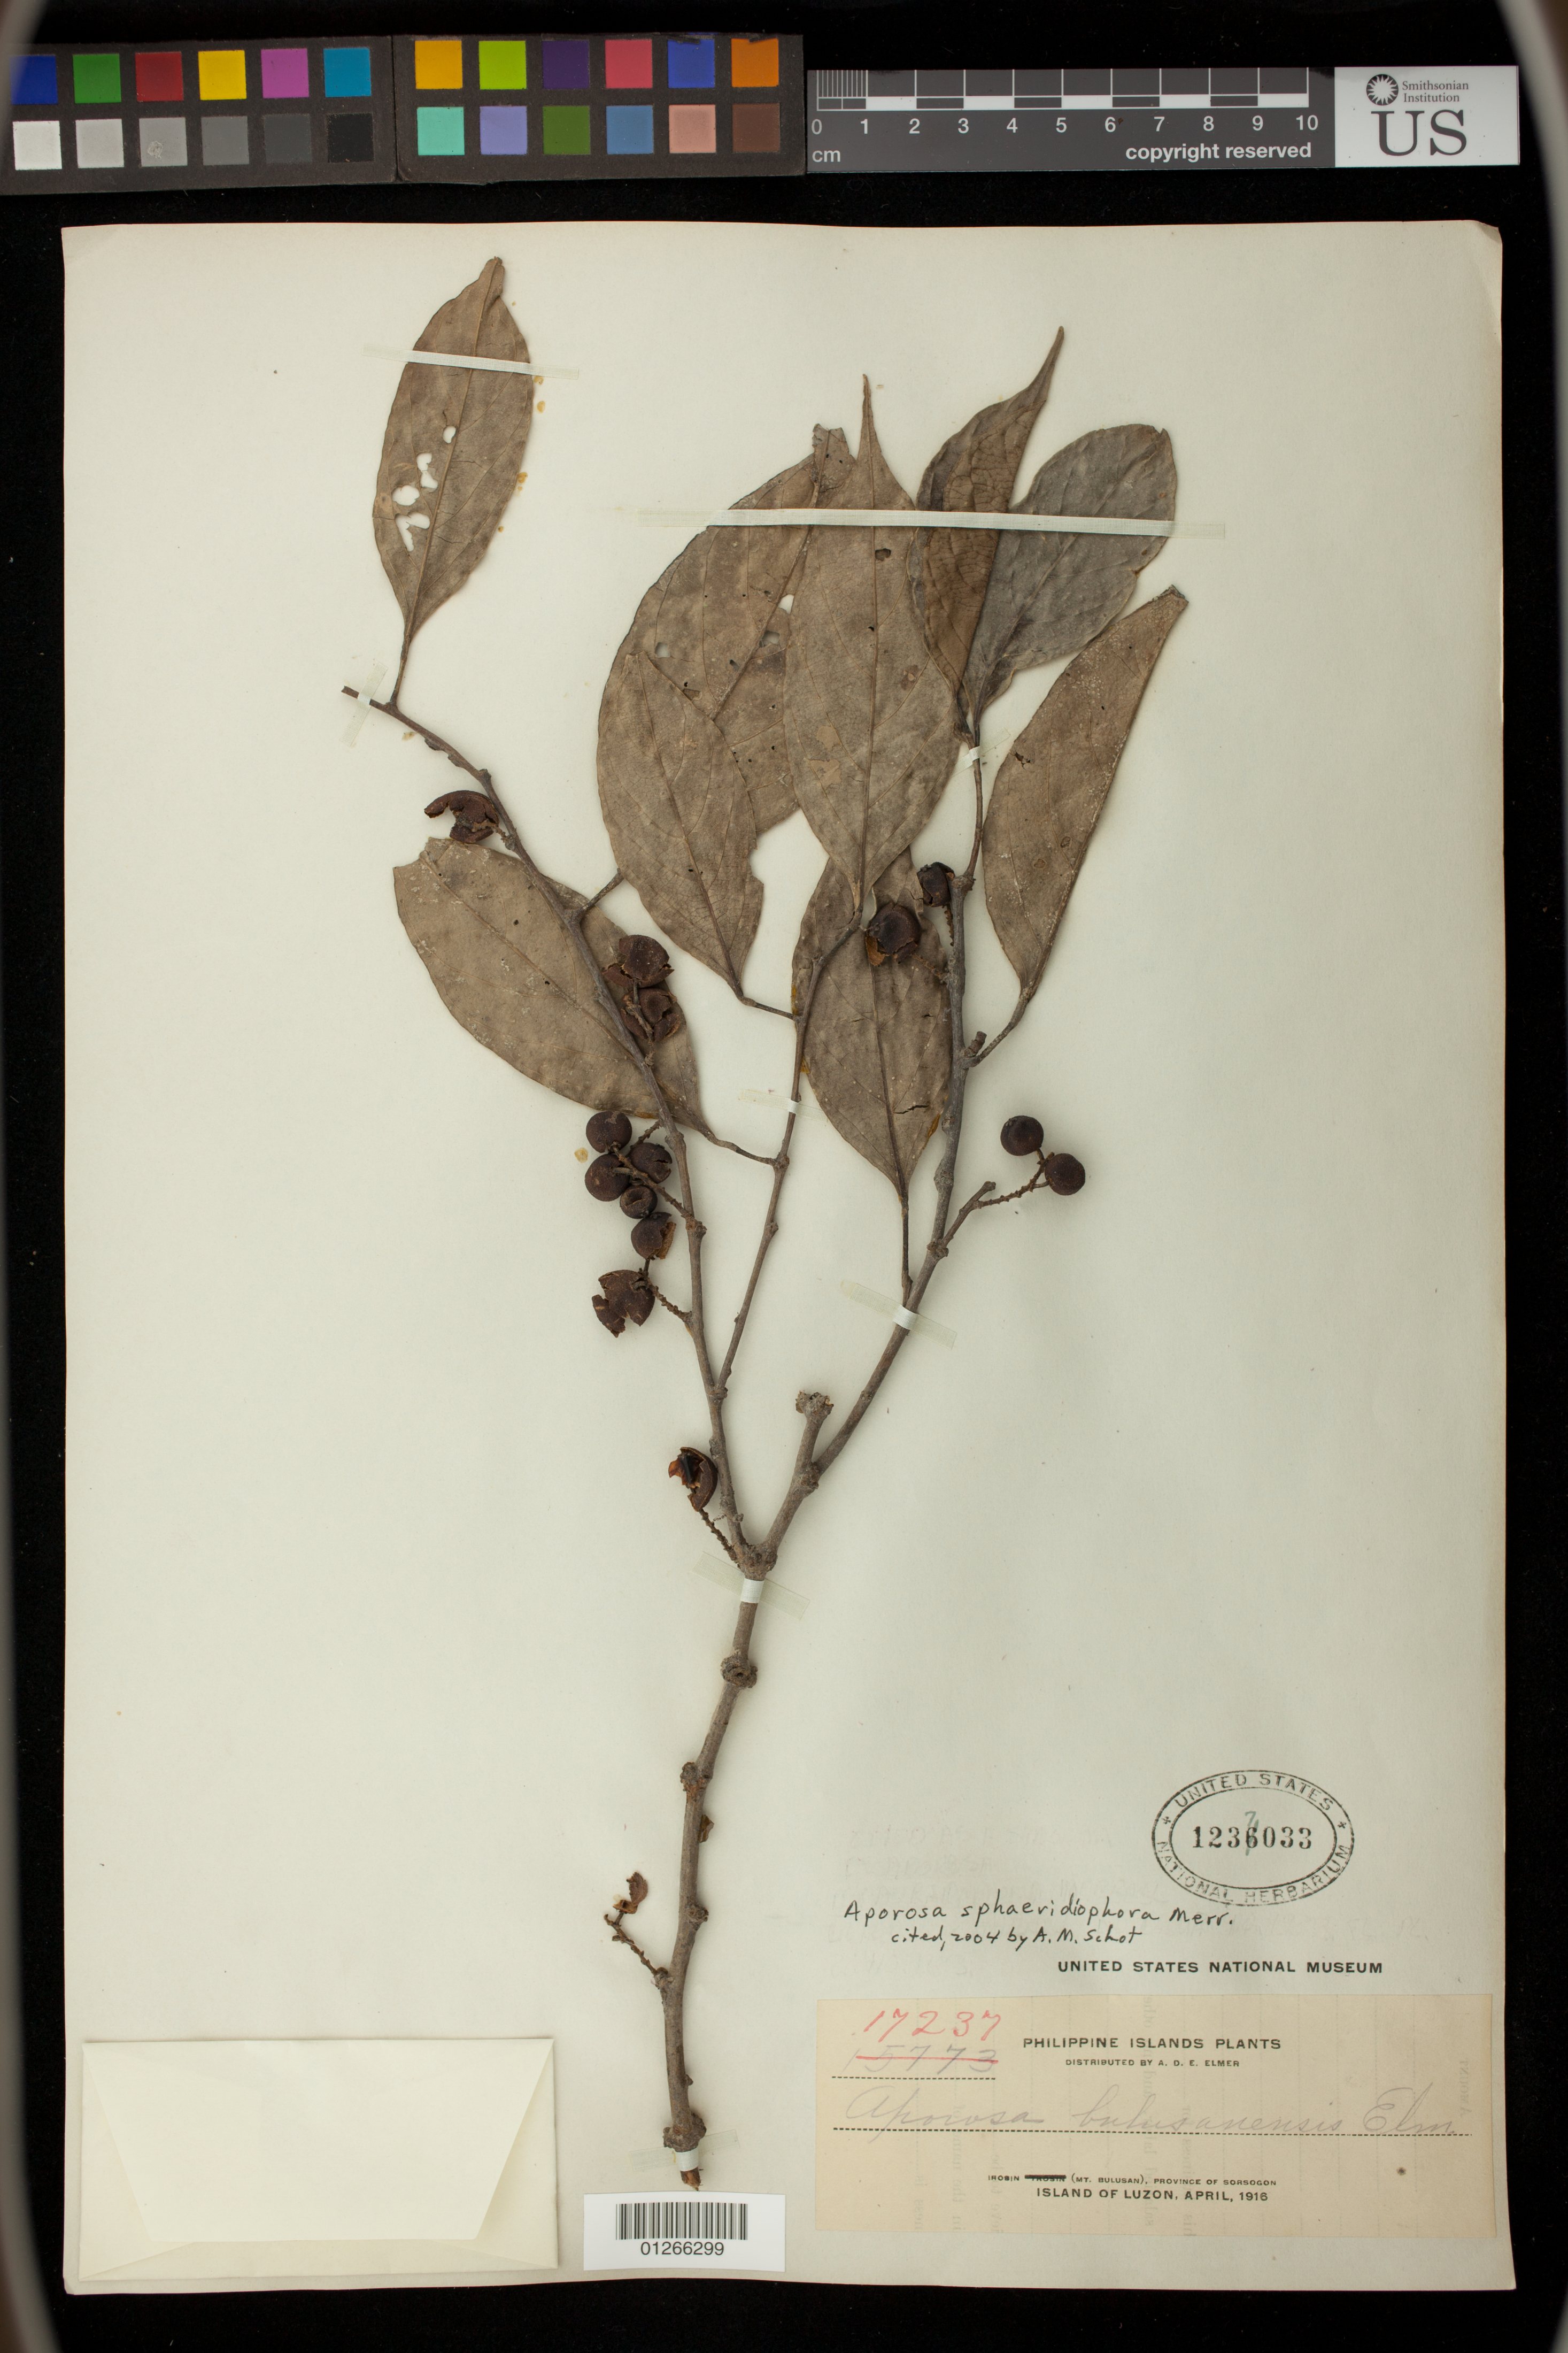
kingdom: Plantae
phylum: Tracheophyta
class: Magnoliopsida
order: Malpighiales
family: Phyllanthaceae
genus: Aporosa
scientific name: Aporosa sphaeridiophora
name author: Merr.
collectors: A. D. E. Elmer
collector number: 17237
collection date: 1916-04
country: Philippines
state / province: Bicol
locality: Irosin (Mt. Bulusan), Province of Sorsogon, Island of Luzon